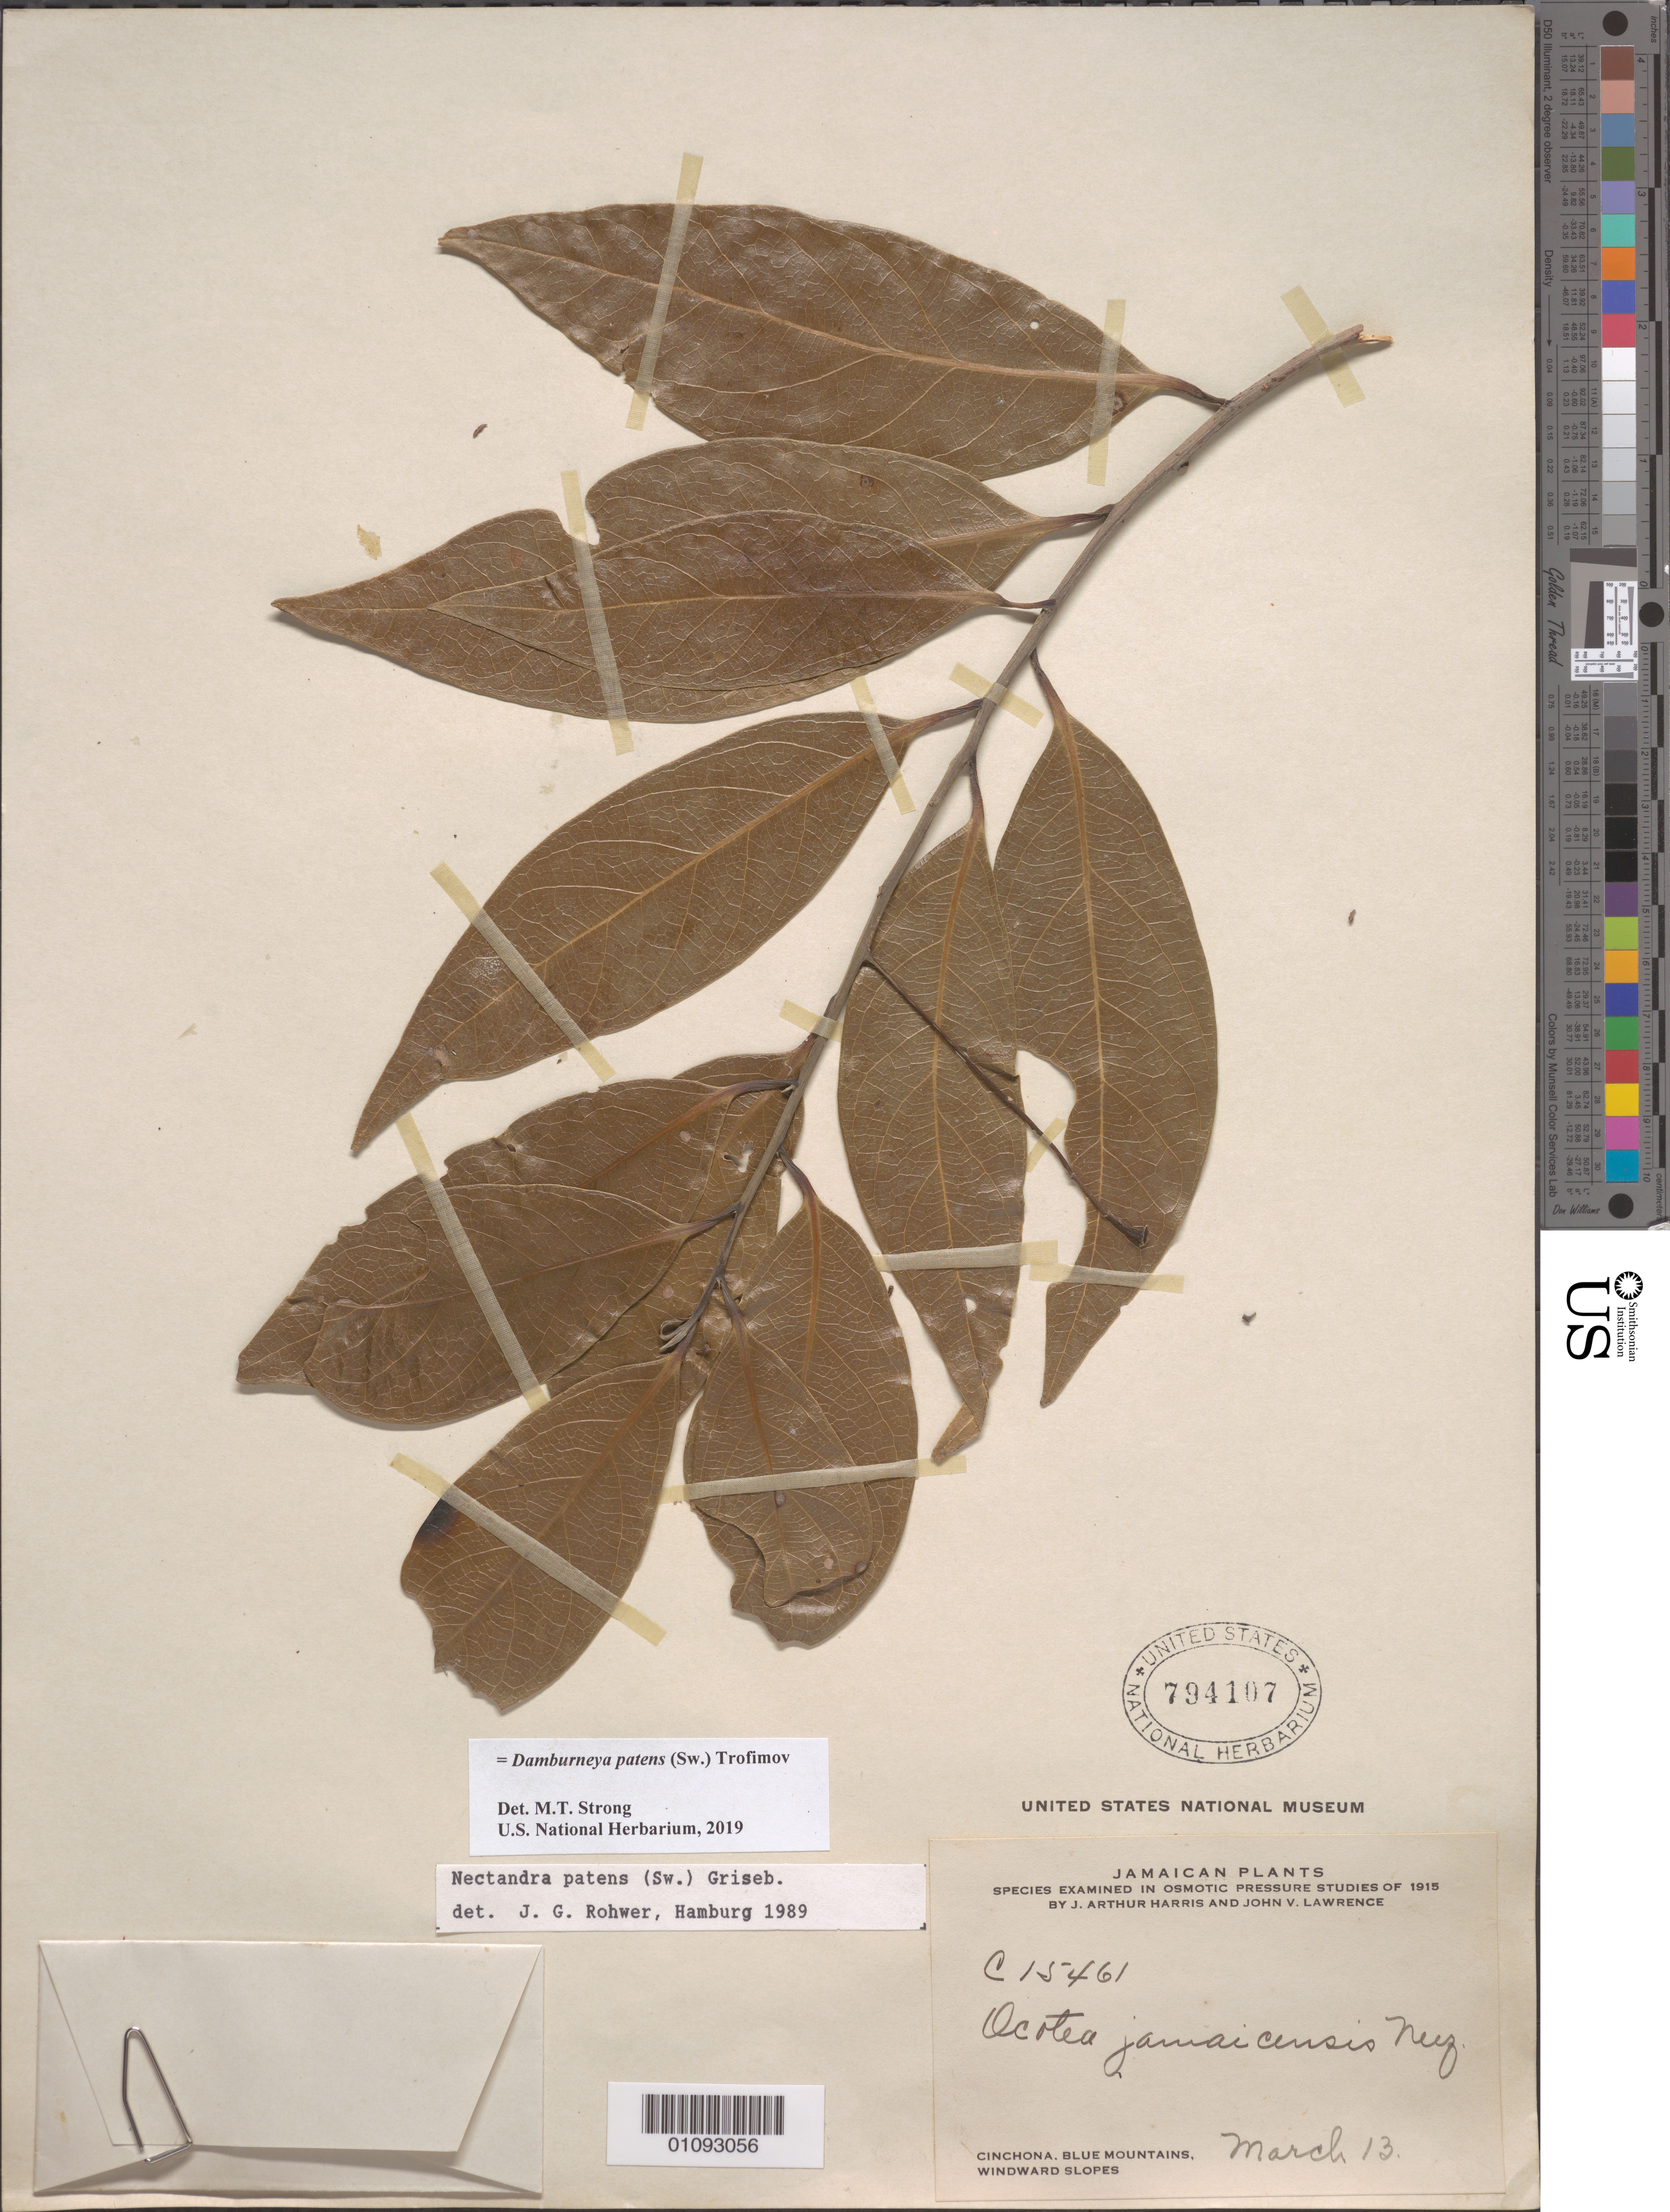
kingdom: Plantae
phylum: Tracheophyta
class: Magnoliopsida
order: Laurales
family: Lauraceae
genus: Damburneya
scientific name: Damburneya patens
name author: (Sw.) Trofimov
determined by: Strong, M. T., (US), Smithsonian Institution - National Museum of Natural History (UNITED STATES)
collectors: J. A. Harris & J. Lawrence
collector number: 15461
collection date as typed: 13 Mar 1915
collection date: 1915-03-13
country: Jamaica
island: Jamaica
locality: Cinchona Blue Mountains.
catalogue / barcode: US 794107